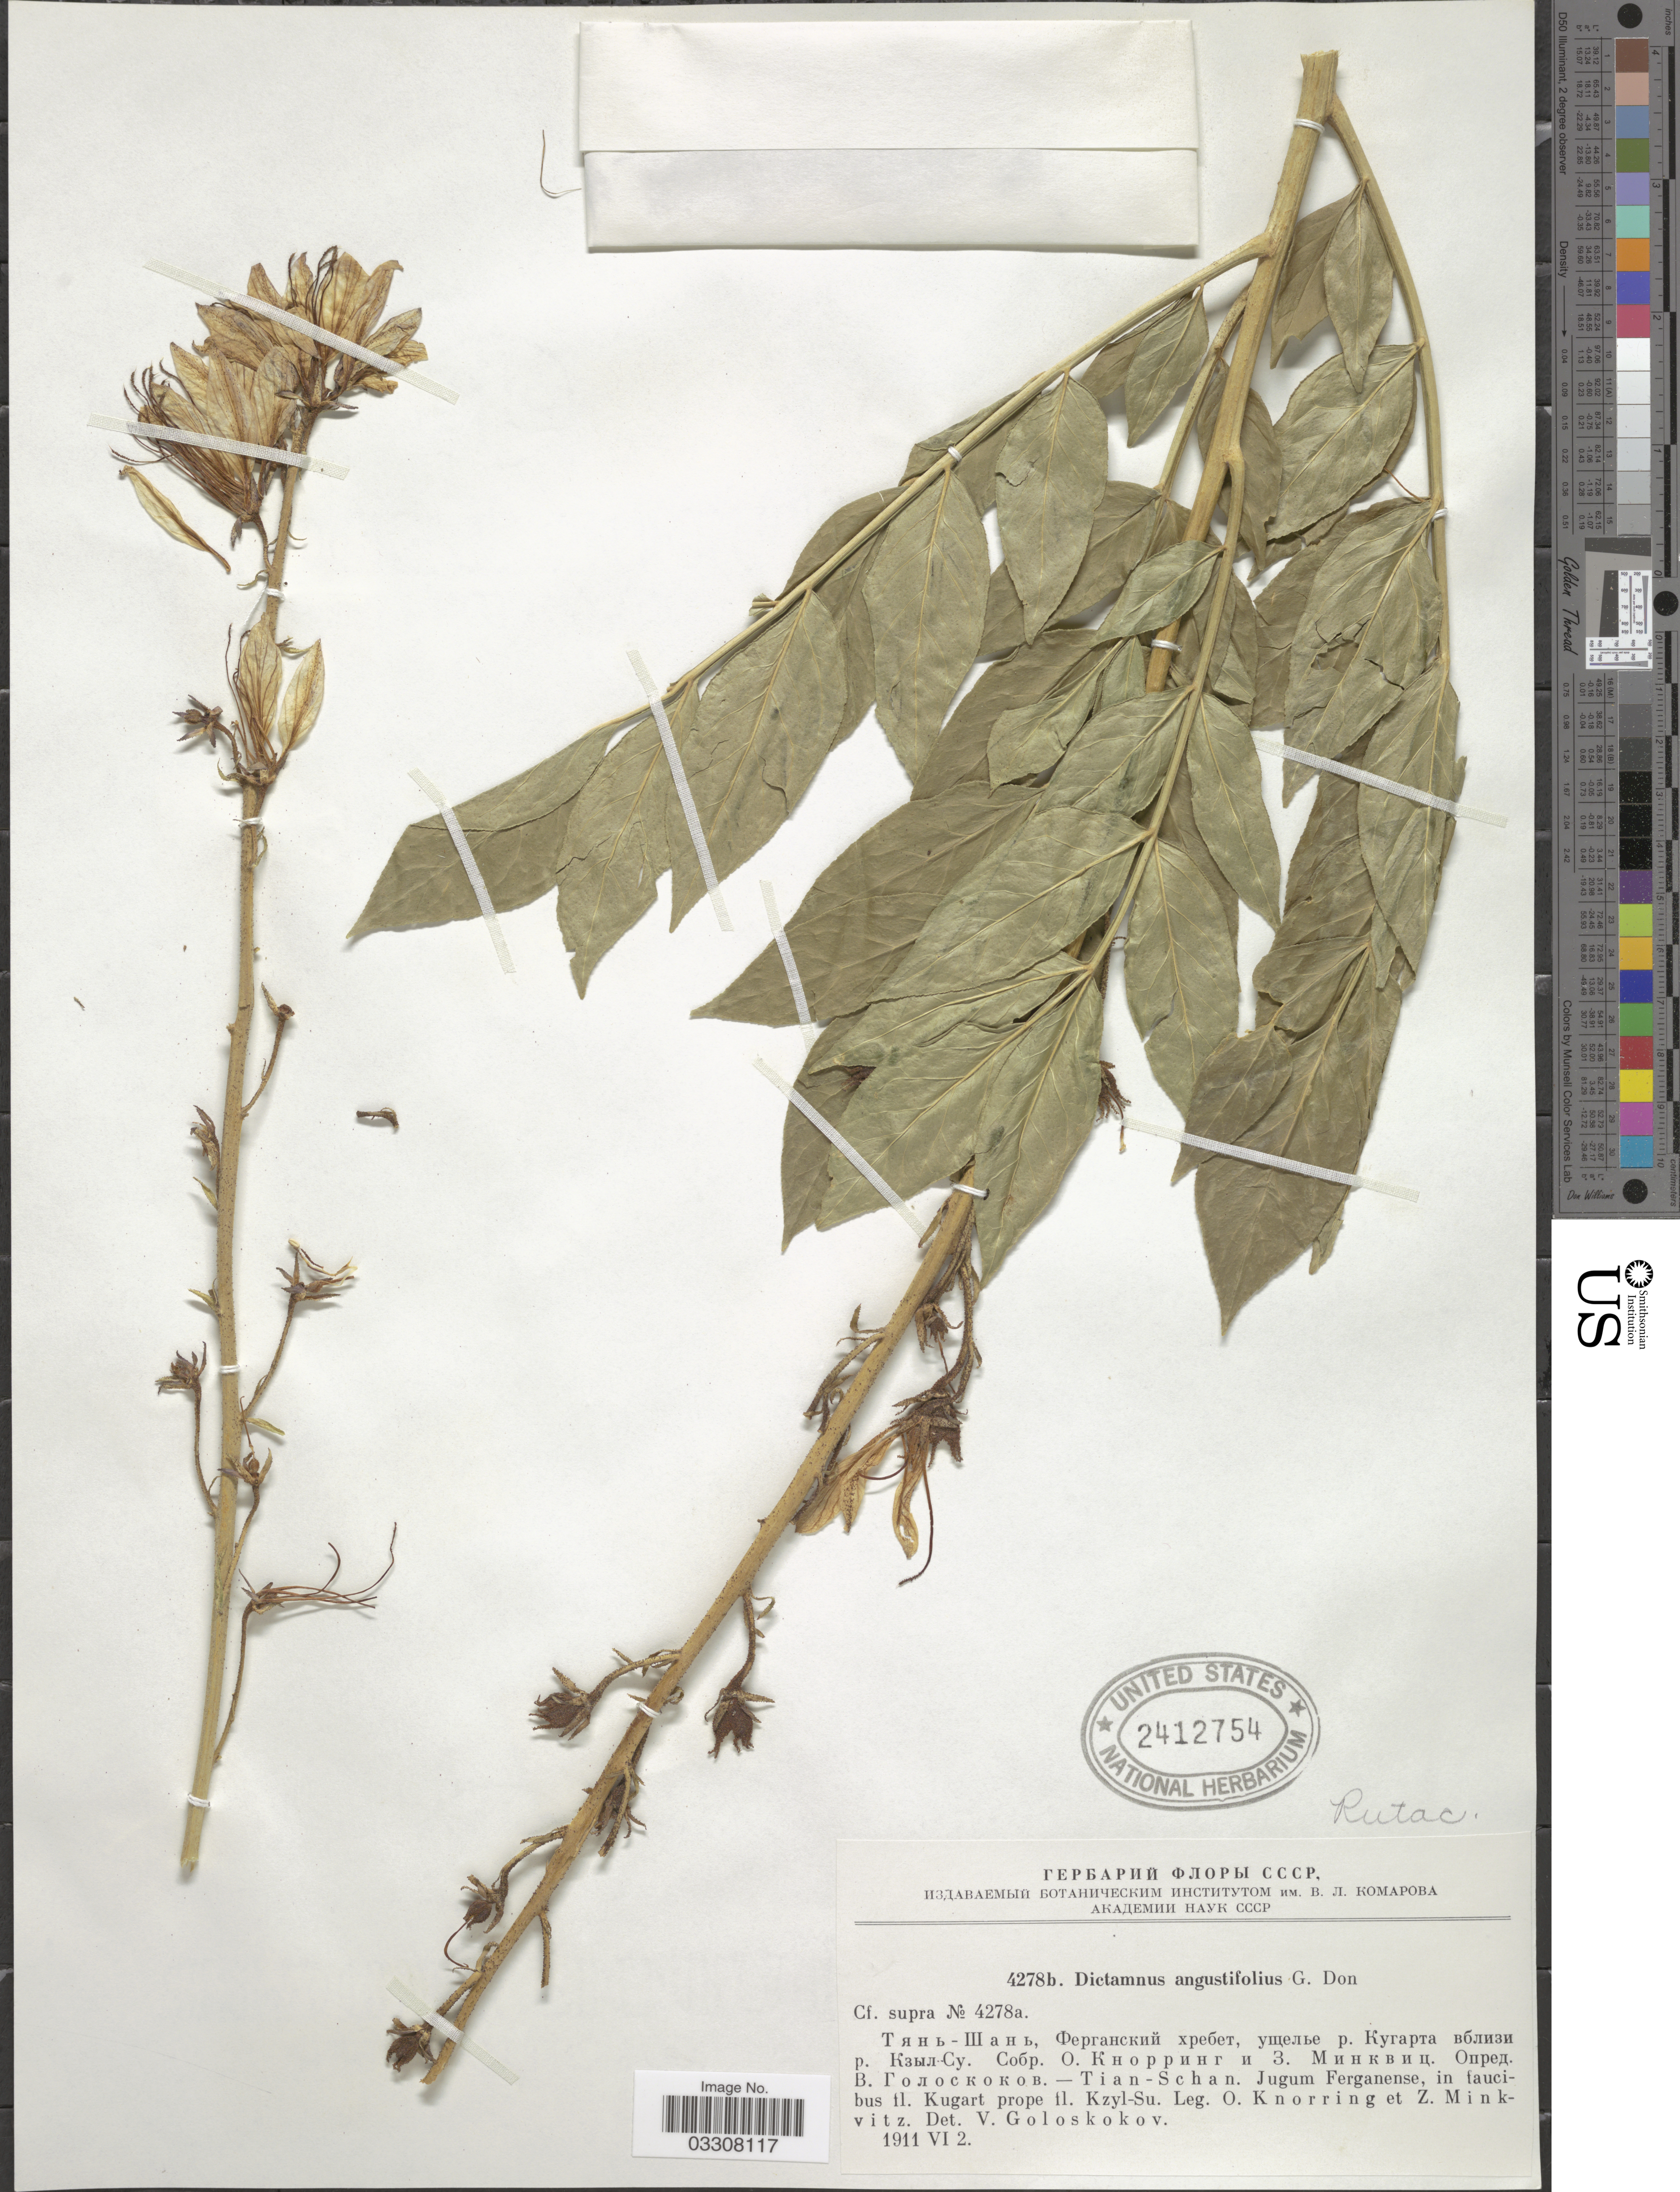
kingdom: Plantae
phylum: Tracheophyta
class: Magnoliopsida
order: Sapindales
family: Rutaceae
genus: Dictamnus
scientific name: Dictamnus angustifolius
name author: G. Don ex Sweet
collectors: O. Knorring & Z. Minkvitz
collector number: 4278b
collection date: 1911-06-02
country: Kyrgyzstan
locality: Tian-Schan. Jugum Ferganense, Kugart prope fl. Kzyl-Su.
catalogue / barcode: US 2412754